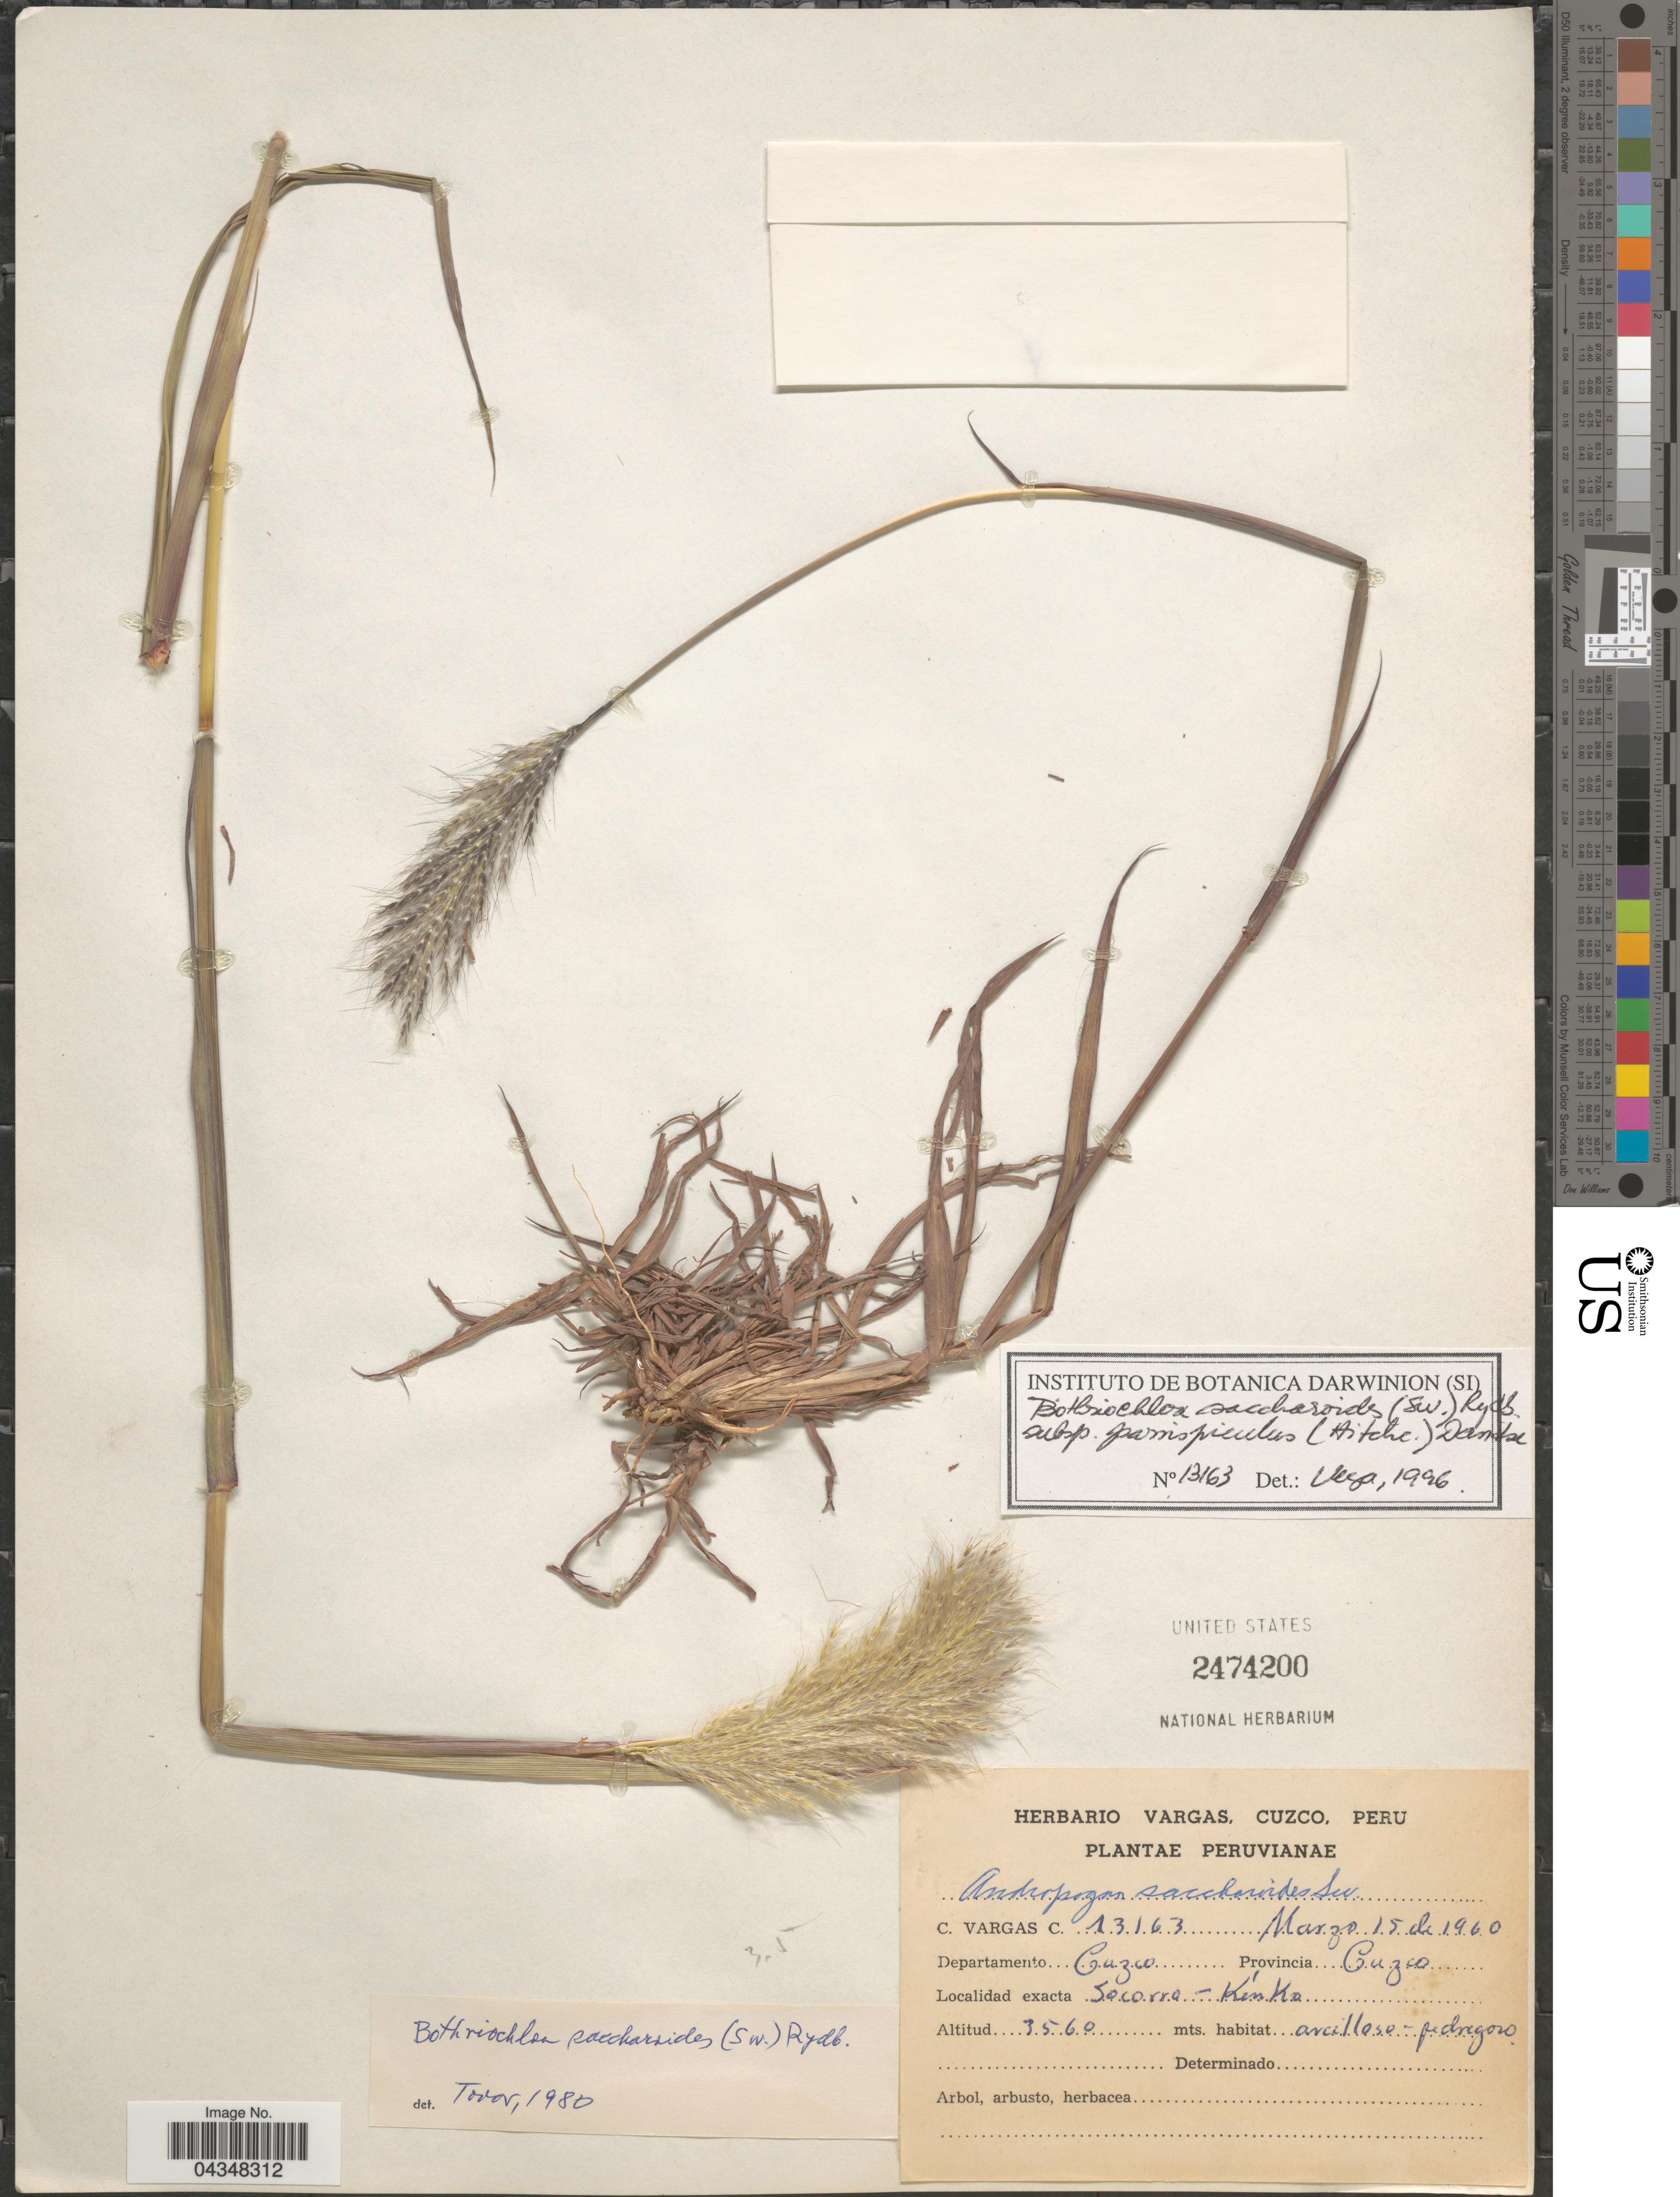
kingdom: Plantae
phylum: Tracheophyta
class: Liliopsida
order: Poales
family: Poaceae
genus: Bothriochloa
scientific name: Bothriochloa saccharoides var. parvispicula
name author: (Hitchc.) Tovar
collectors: C. Vargas Calderón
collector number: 13163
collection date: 1960-03-15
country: Peru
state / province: Cusco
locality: Departamento Cuzco. Provincia Cuzco. Socorro - Kinko.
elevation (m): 3560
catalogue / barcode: US 2474200